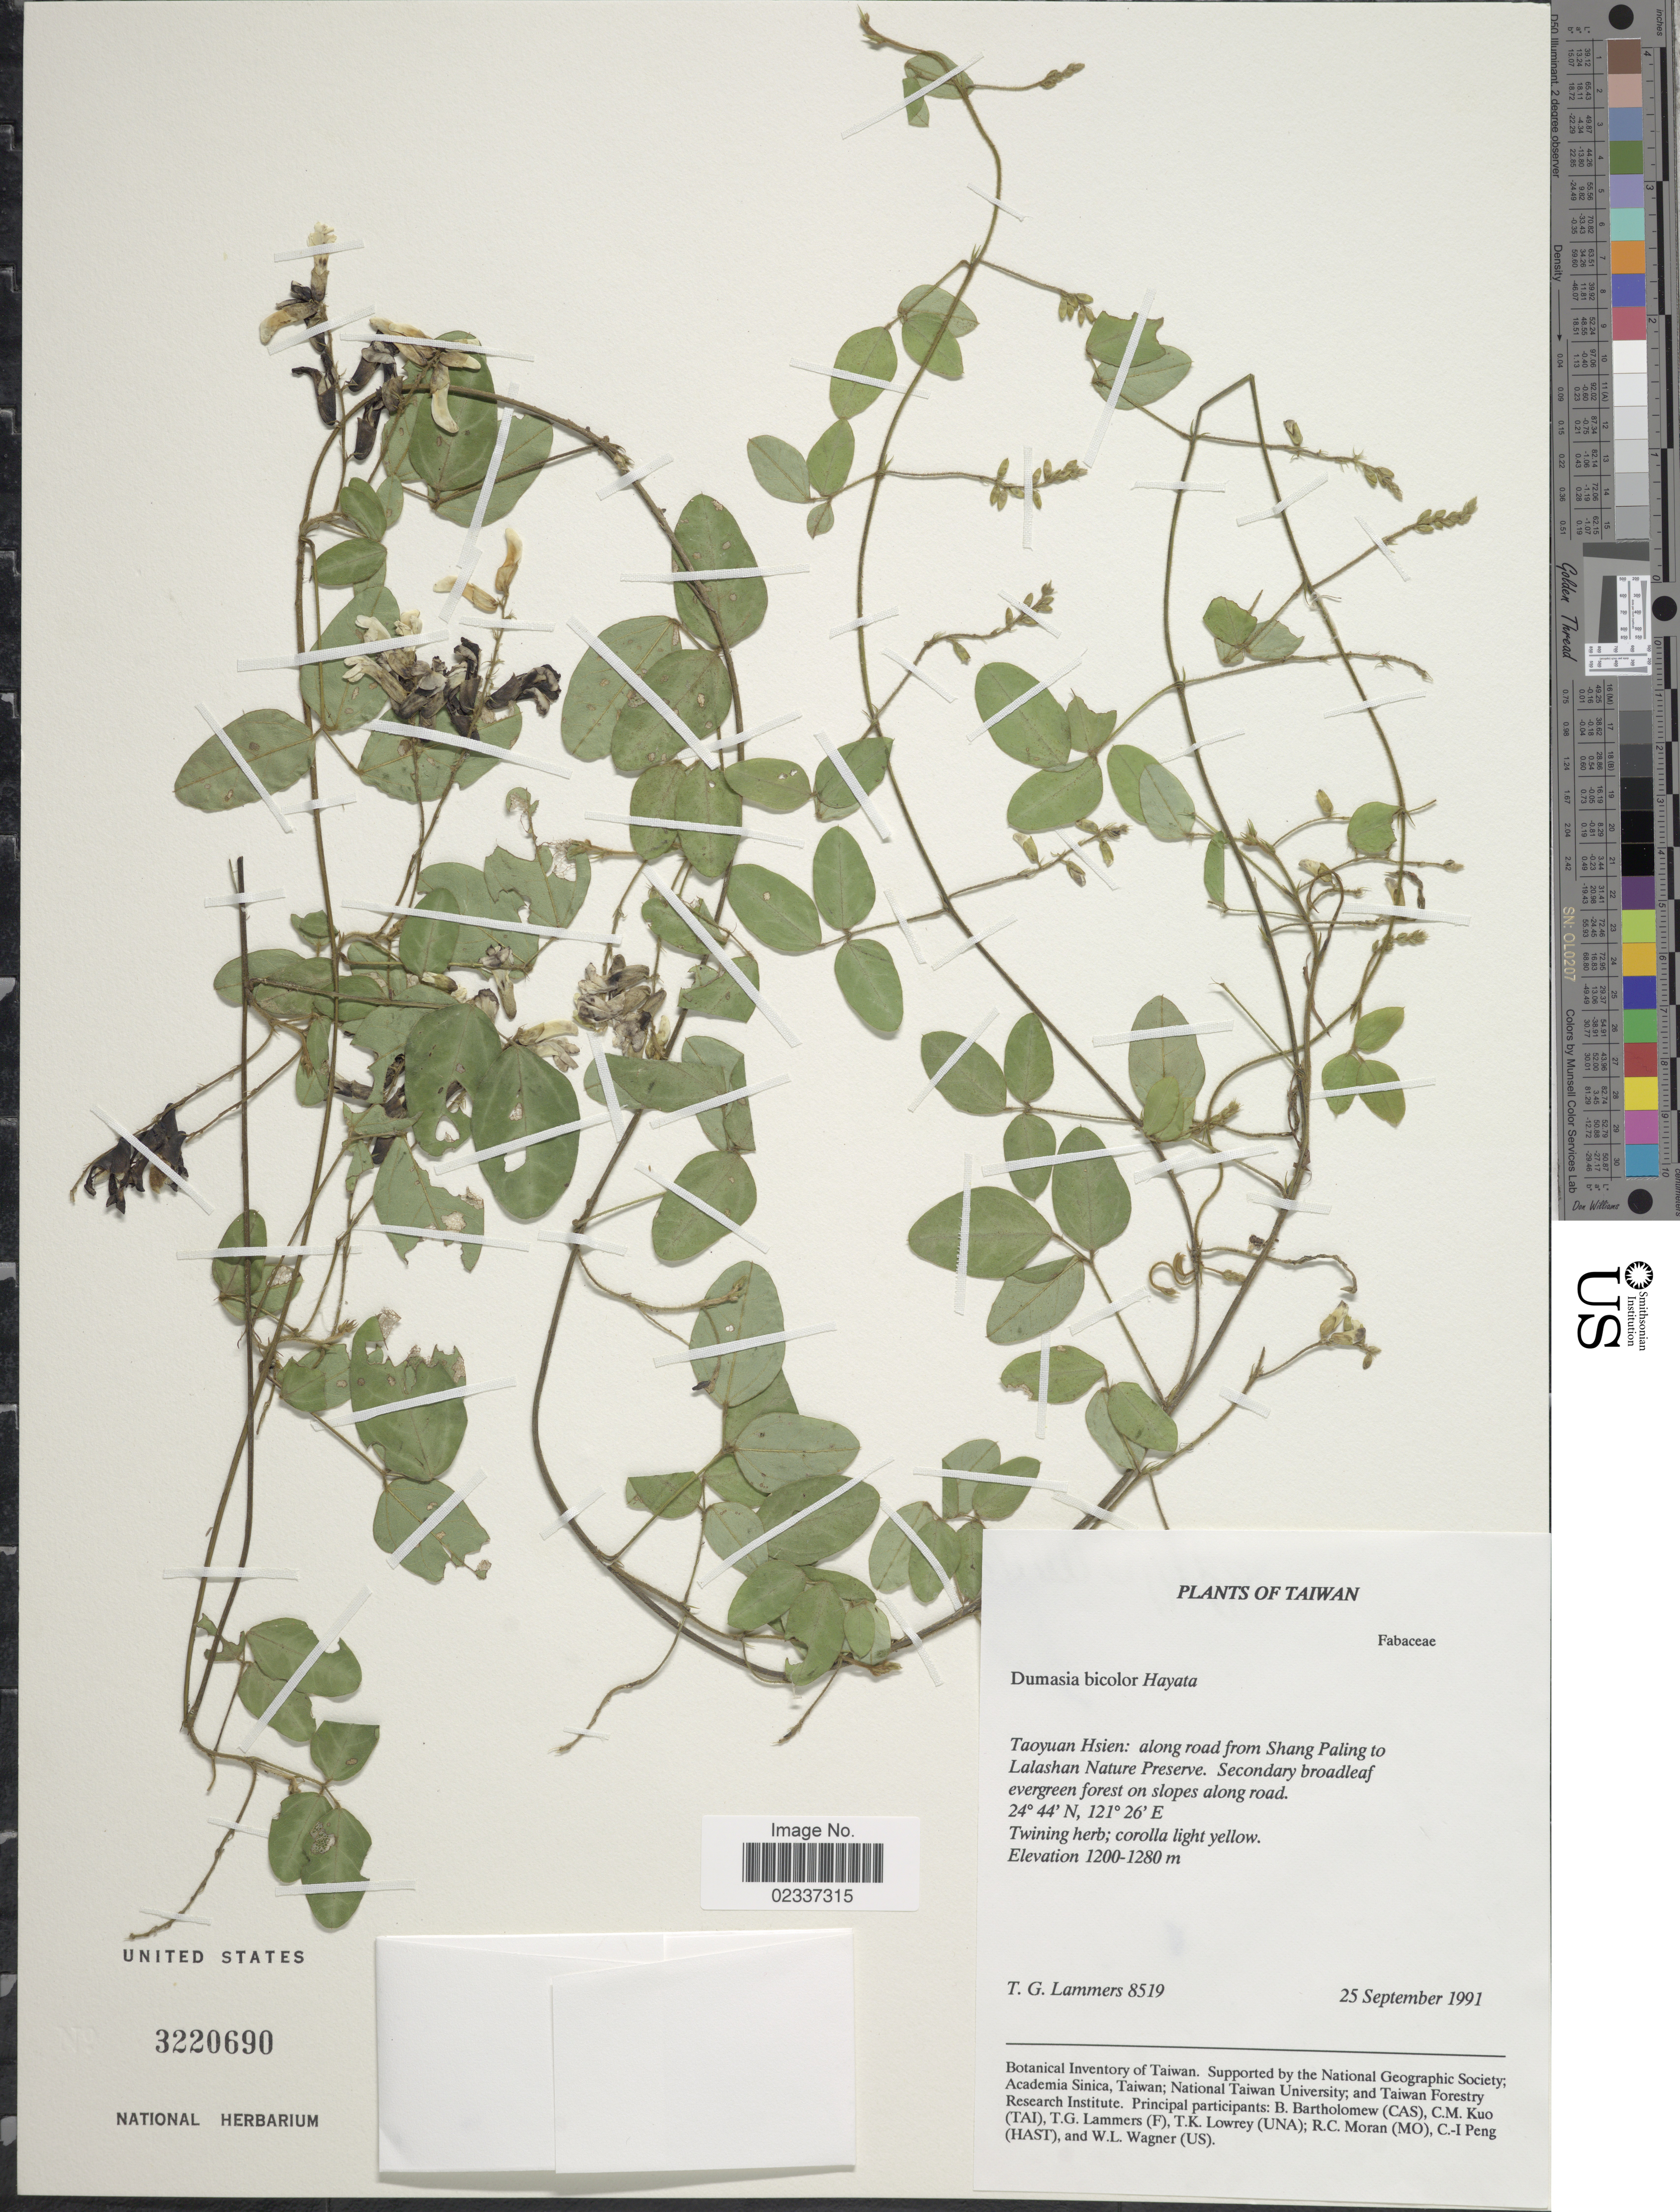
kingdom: Plantae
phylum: Tracheophyta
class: Magnoliopsida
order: Fabales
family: Fabaceae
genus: Dumasia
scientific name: Dumasia bicolor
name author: Hayata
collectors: T. Lammers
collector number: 8519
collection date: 1991-09-25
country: Taiwan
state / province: Taoyuan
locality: Taoyuan Hsien: along road from Shang Paling to Lalashan Nature Preserve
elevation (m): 1200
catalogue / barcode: US 3220690